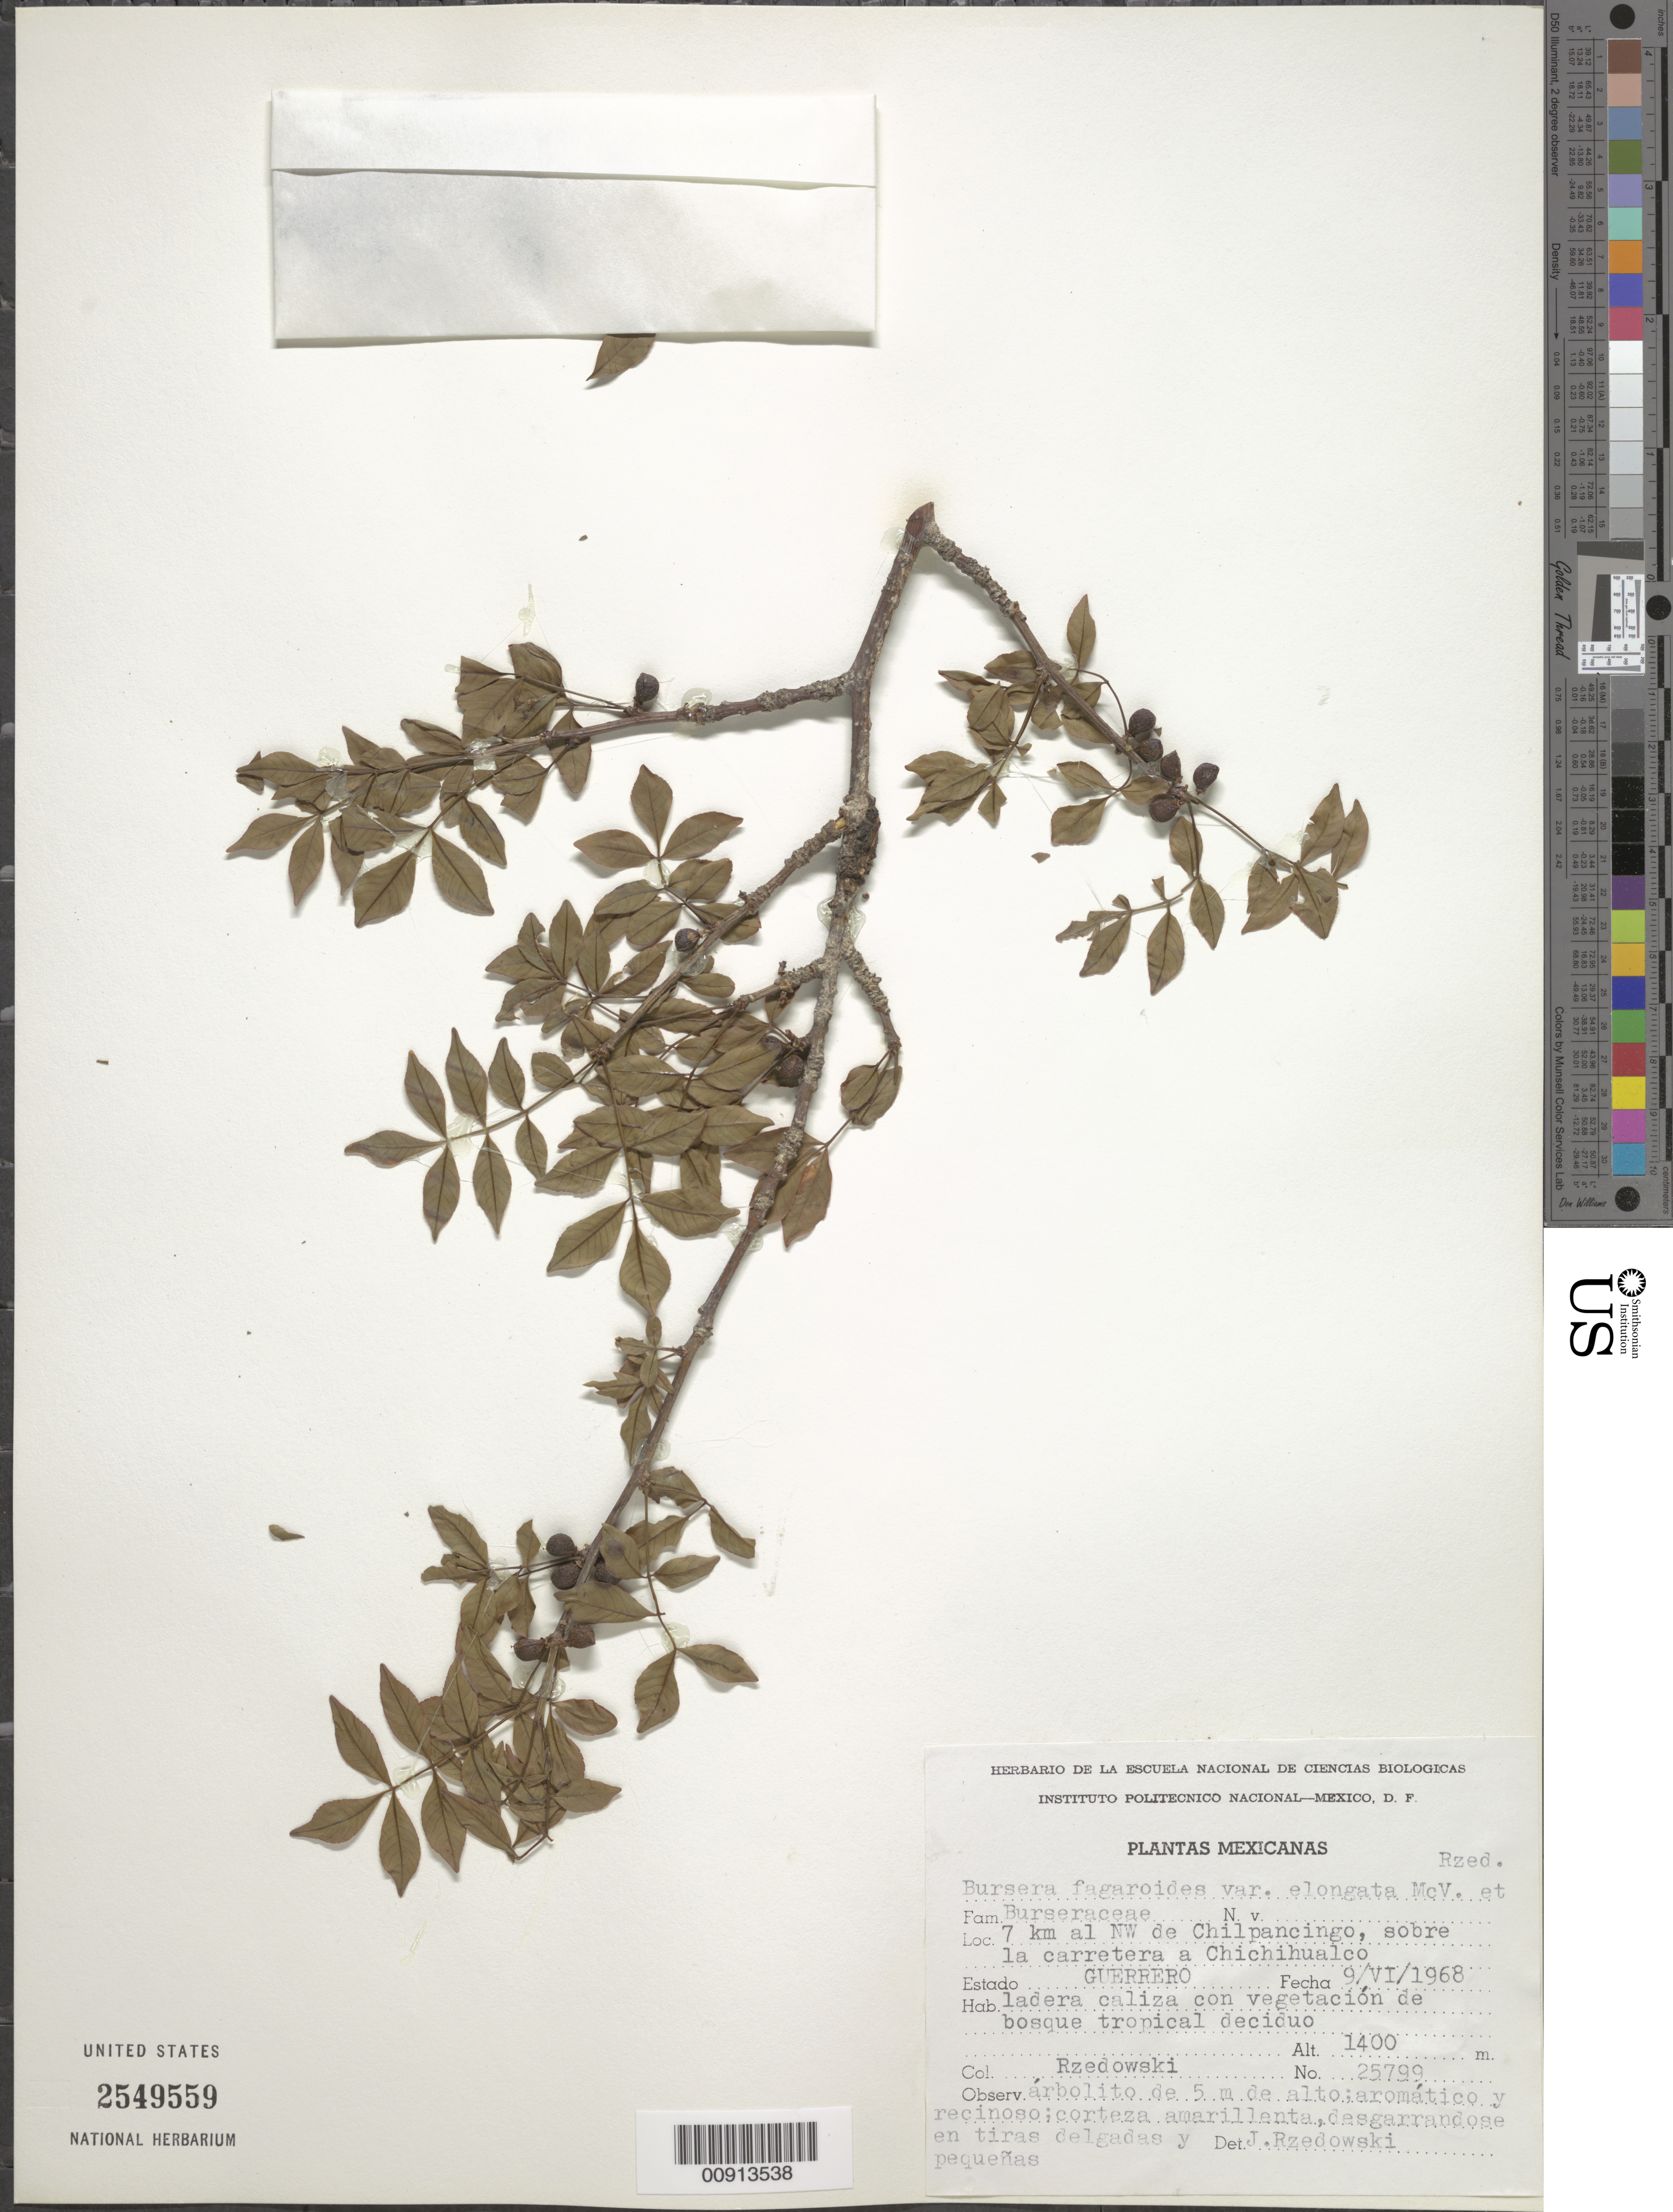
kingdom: Plantae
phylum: Tracheophyta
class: Magnoliopsida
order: Sapindales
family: Burseraceae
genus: Bursera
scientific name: Bursera fagaroides var. elongata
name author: (Kunth) Engl.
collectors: J. Rzedowski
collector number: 25799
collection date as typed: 09 Jun 1968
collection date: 1968-06-09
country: Mexico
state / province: Guerrero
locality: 7 km. al NW de Chilpancingo, sobre la carretera a Chichihualco, Estado Guerrero.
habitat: Ladera caliza con vegetación de bosque tropical deciduo.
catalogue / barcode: US 2549559